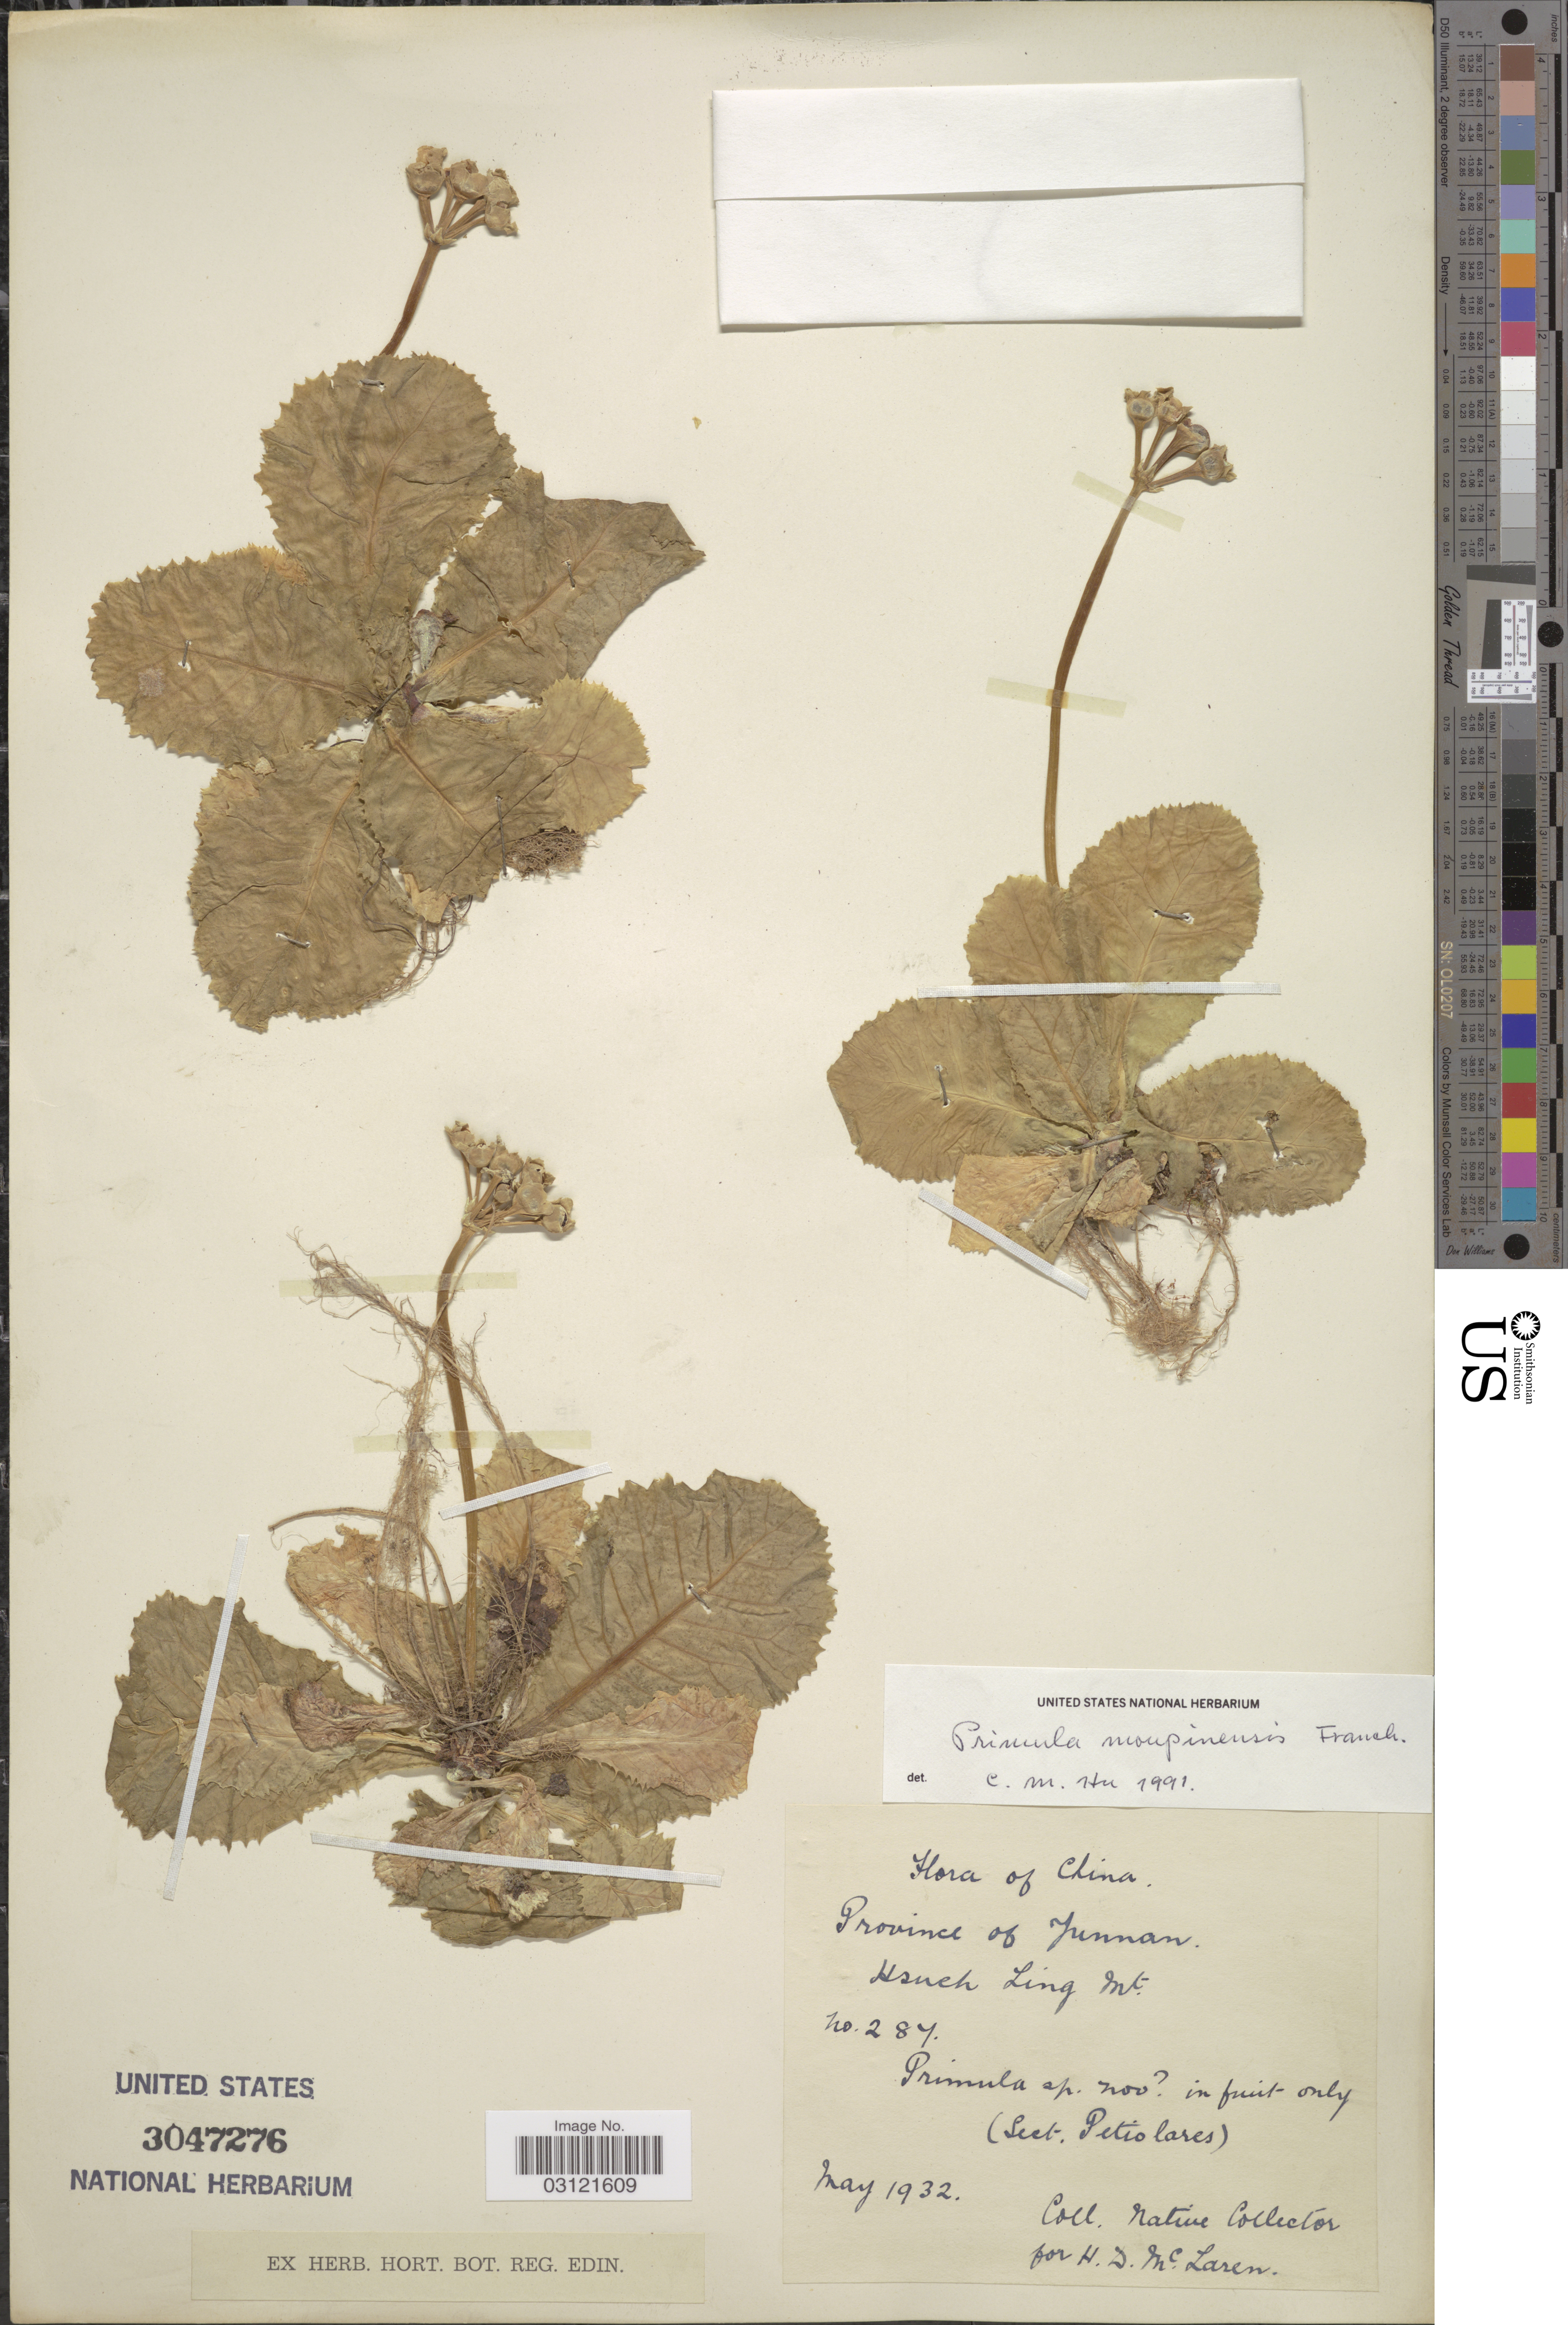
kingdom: Plantae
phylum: Tracheophyta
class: Magnoliopsida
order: Ericales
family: Primulaceae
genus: Primula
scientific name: Primula moupinensis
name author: Franch.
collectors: Native collector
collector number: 287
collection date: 1932-05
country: China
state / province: Yunnan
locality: Hsueh Ling Mt.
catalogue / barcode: US 3047276